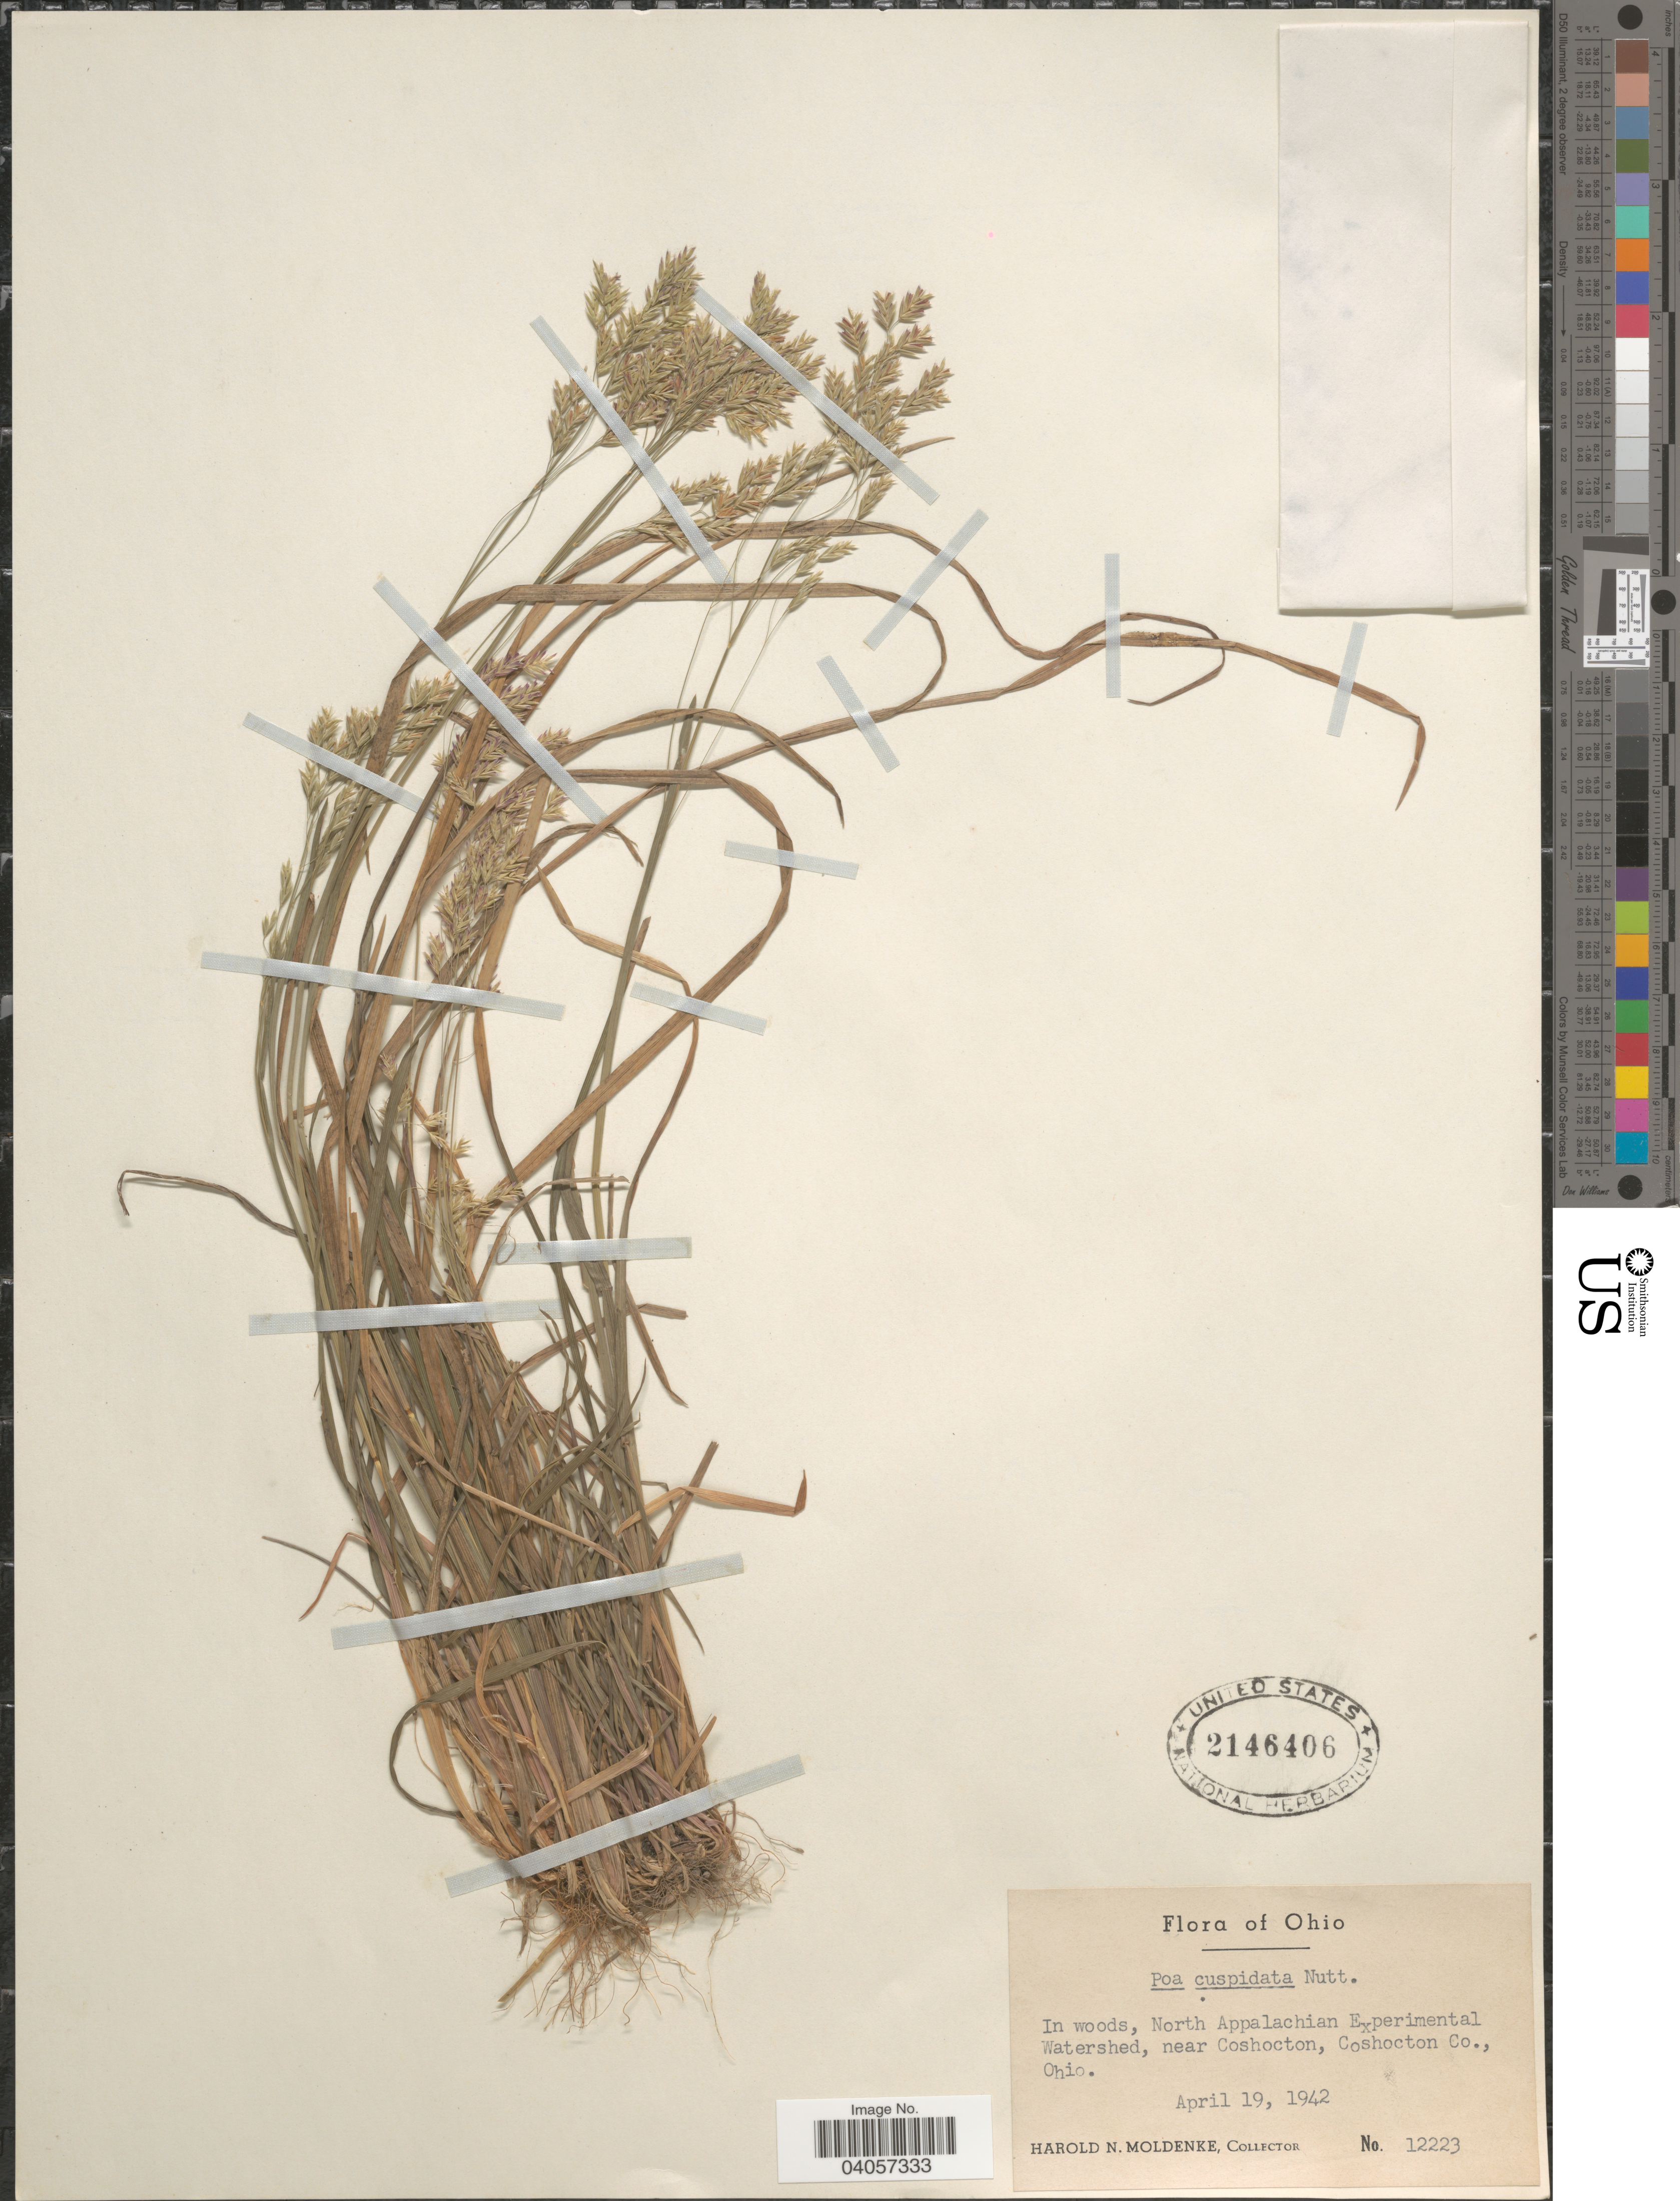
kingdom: Plantae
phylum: Tracheophyta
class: Liliopsida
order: Poales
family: Poaceae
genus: Poa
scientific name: Poa cuspidata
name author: Nutt.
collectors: H. N. Moldenke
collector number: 12223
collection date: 1942-04-19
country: United States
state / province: Ohio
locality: In woods, North Appalachian Experimental Watershed, near Coshocton, Coshocton Co.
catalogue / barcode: US 2146406